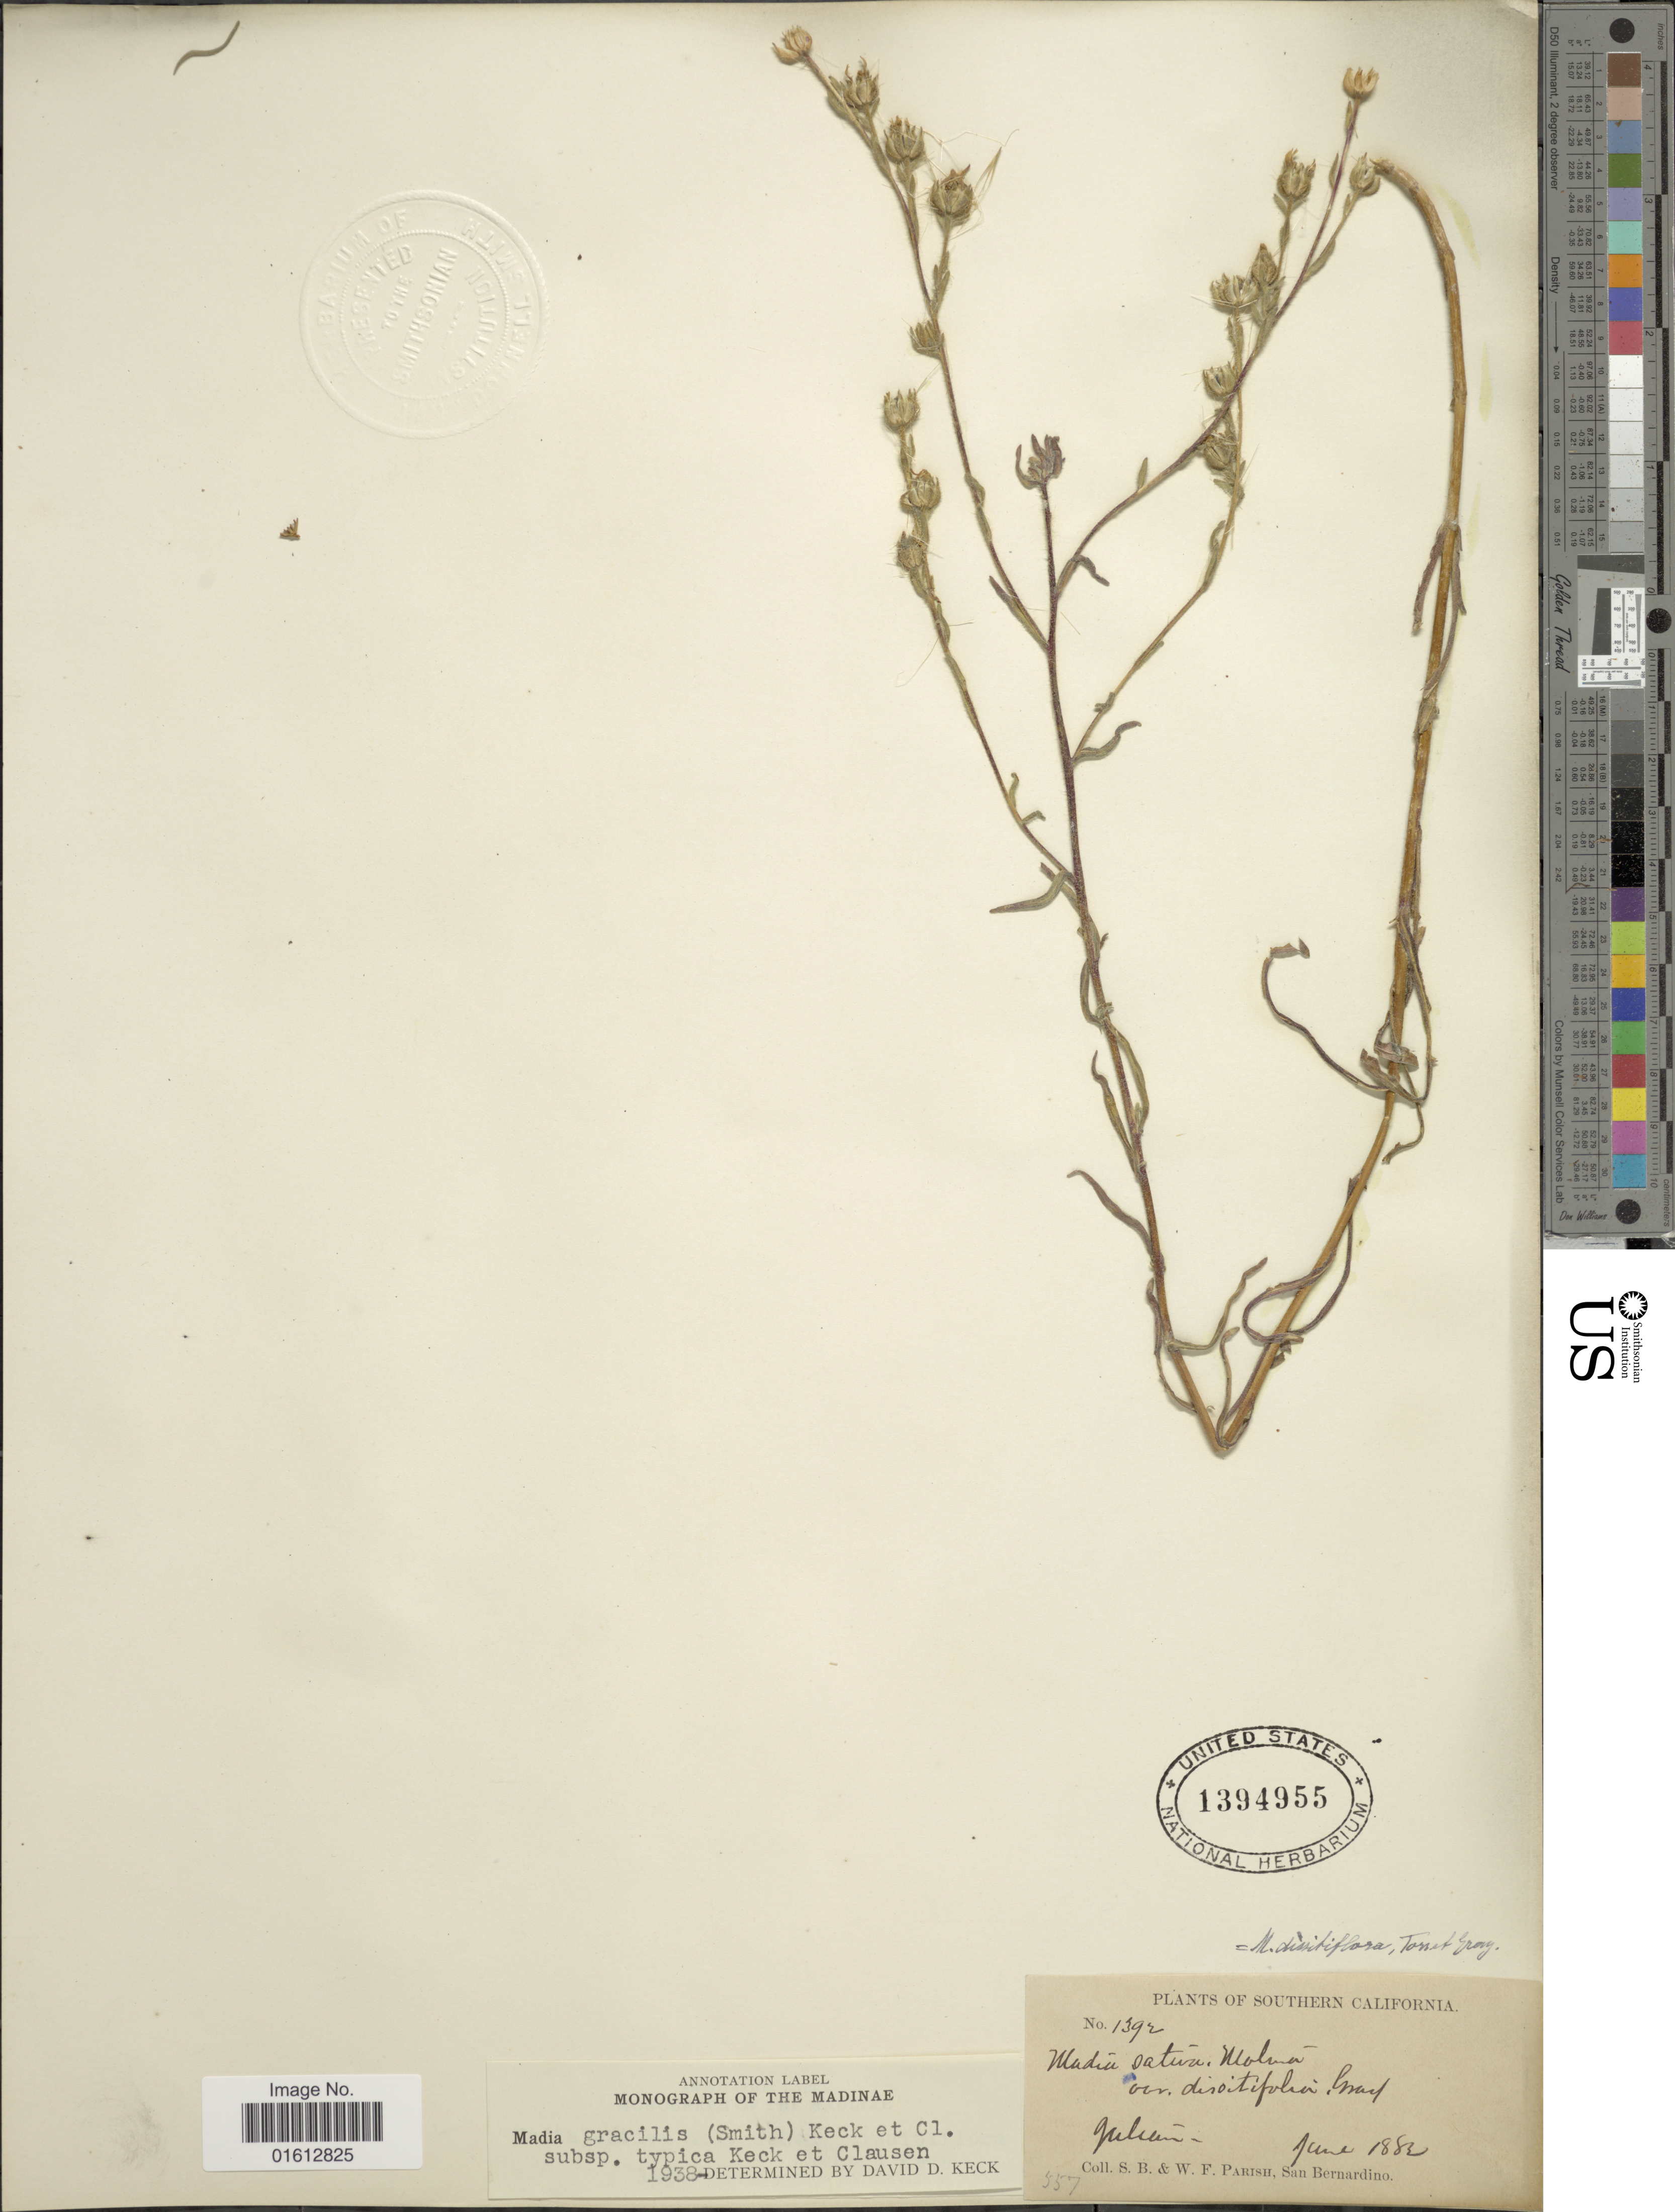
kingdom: Plantae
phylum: Tracheophyta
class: Magnoliopsida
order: Asterales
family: Asteraceae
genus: Madia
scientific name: Madia gracilis subsp. gracilis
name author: (Sm.) D.D. Keck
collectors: S. B. Parish & W. F. Parish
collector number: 1392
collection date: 1882-06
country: United States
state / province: California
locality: Southern California, Gulmann.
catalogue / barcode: US 1394955